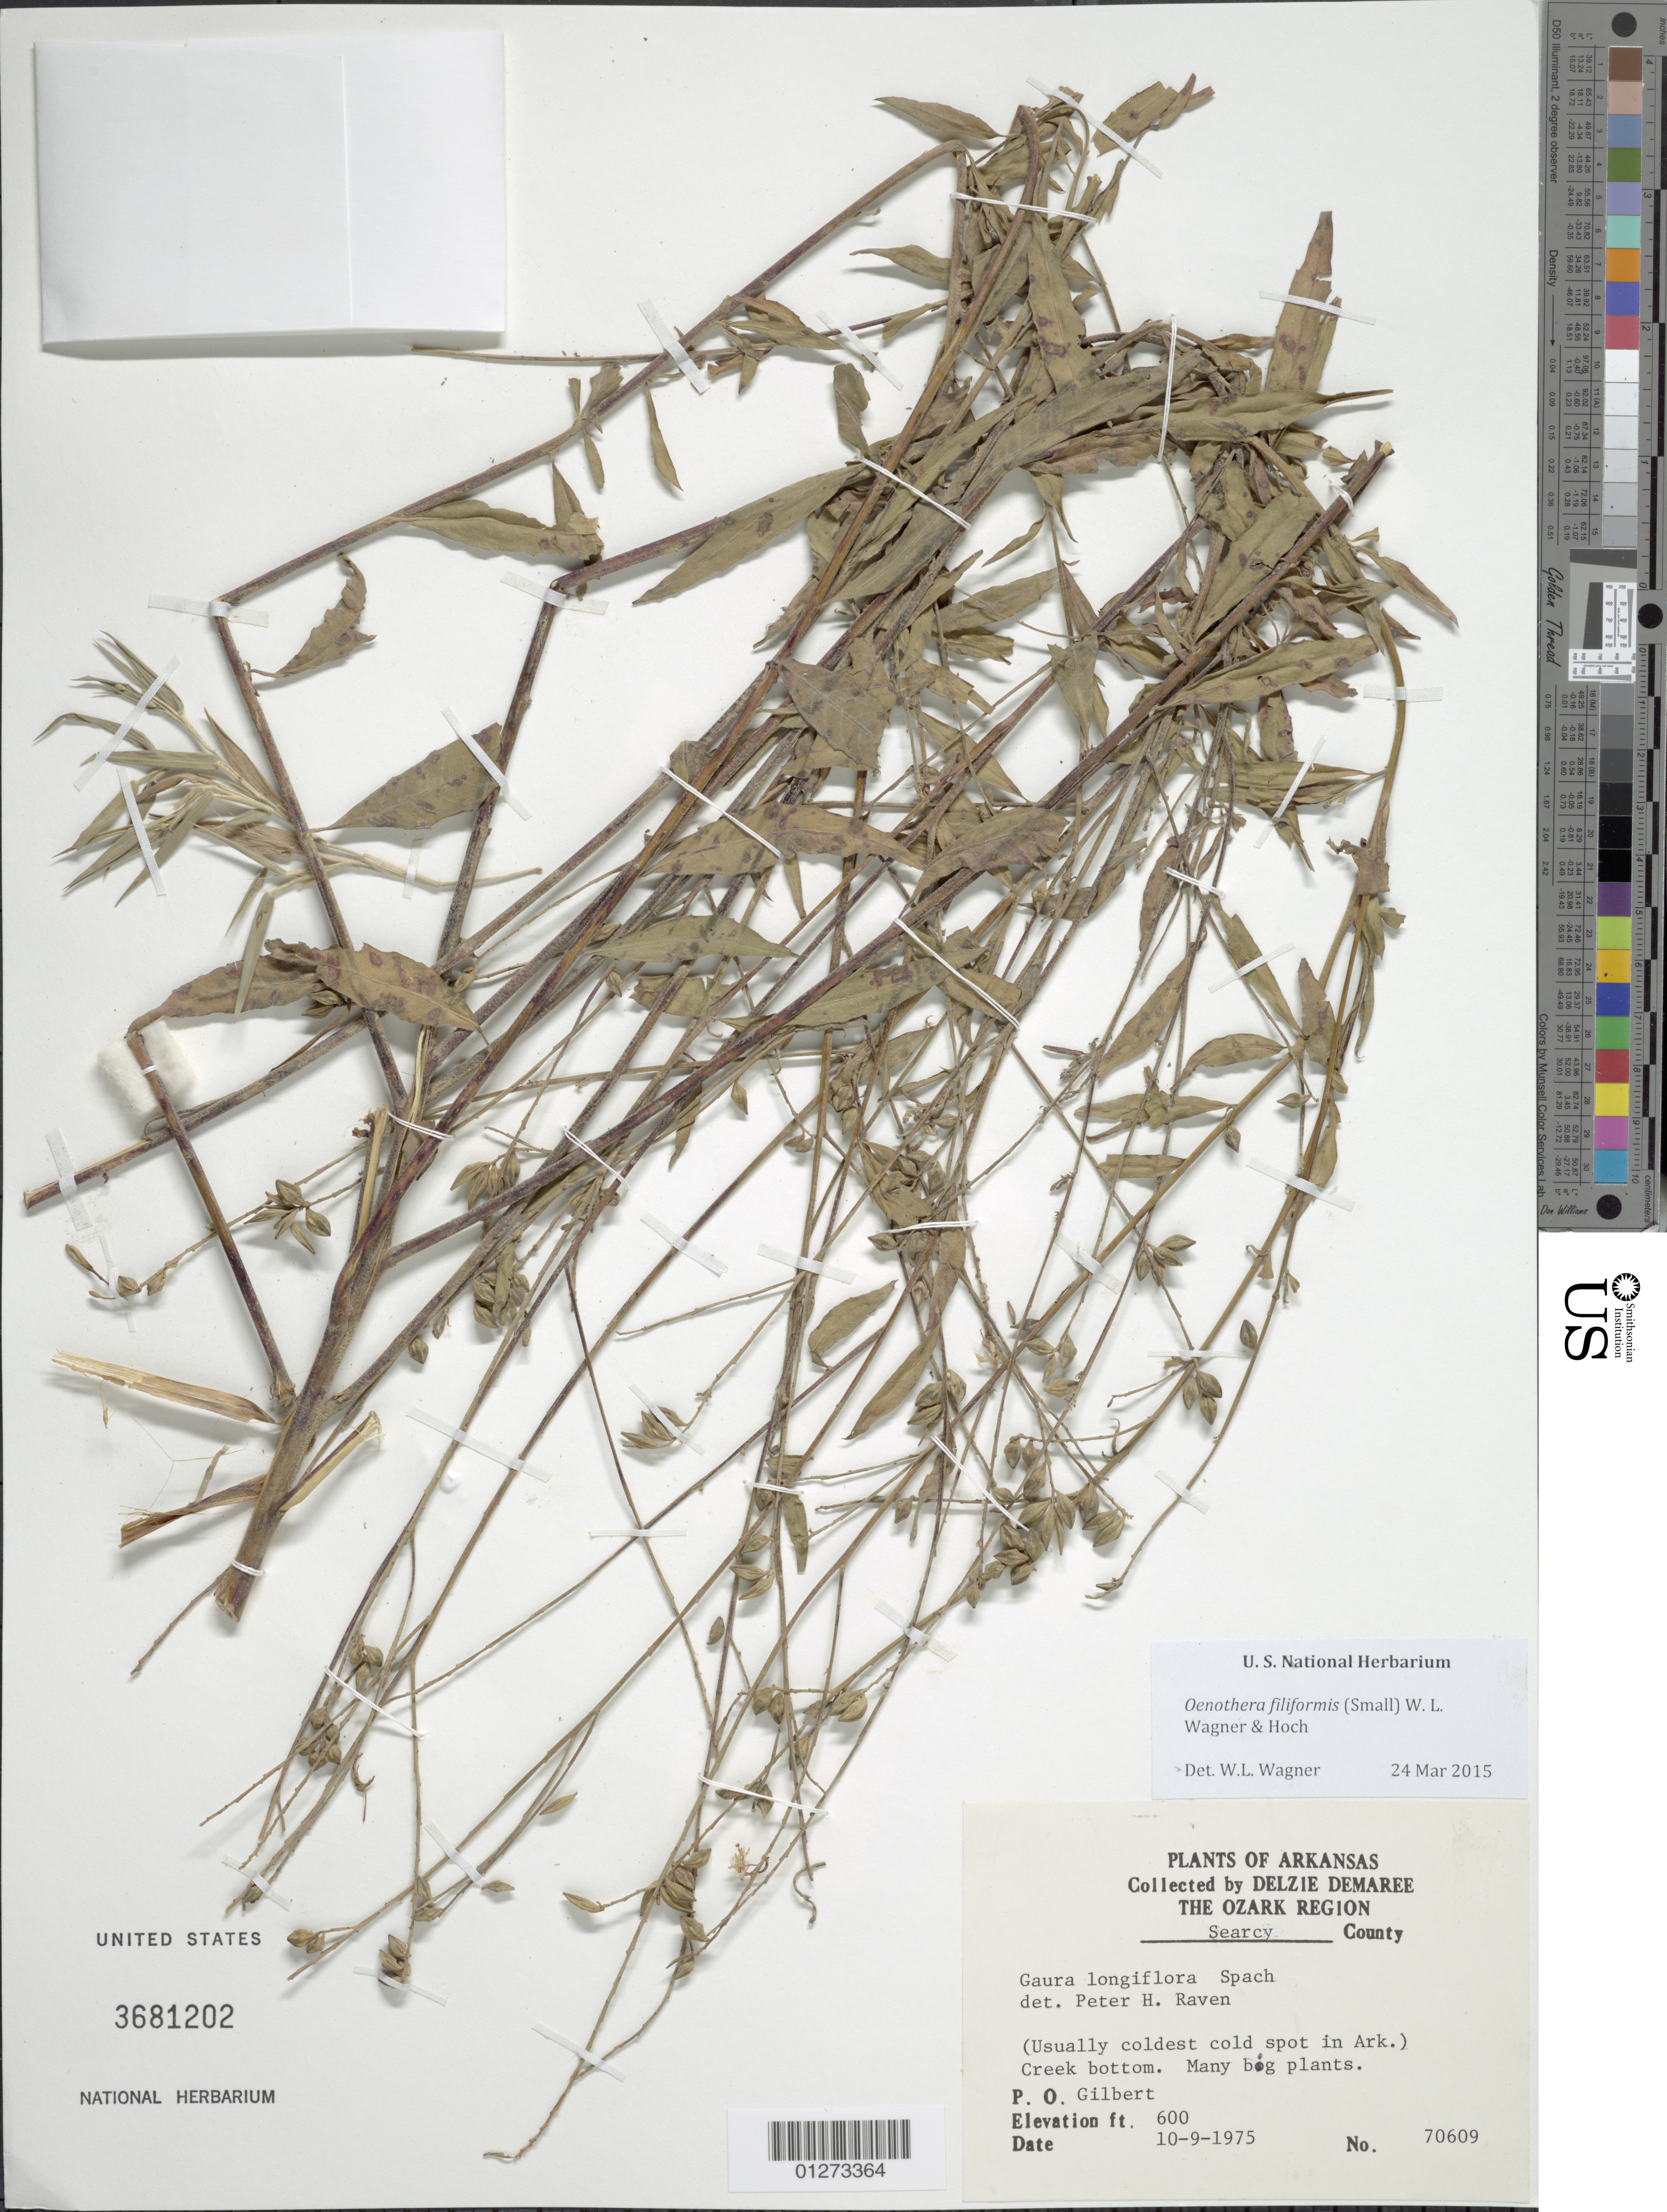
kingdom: Plantae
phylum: Tracheophyta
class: Magnoliopsida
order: Myrtales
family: Onagraceae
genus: Oenothera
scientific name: Oenothera filiformis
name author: (Small) W.L. Wagner & Hoch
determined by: Wagner, W. L., (BOT), Smithsonian Institution - National Museum of Natural History (UNITED STATES)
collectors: D. Demaree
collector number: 70609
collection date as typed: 10-9-1975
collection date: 1979-10-09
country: United States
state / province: Arkansas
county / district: Searcy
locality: Gilbert, Creek bottom.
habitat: Usually coldest cold spot in Ark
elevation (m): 183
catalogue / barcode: US 3681202